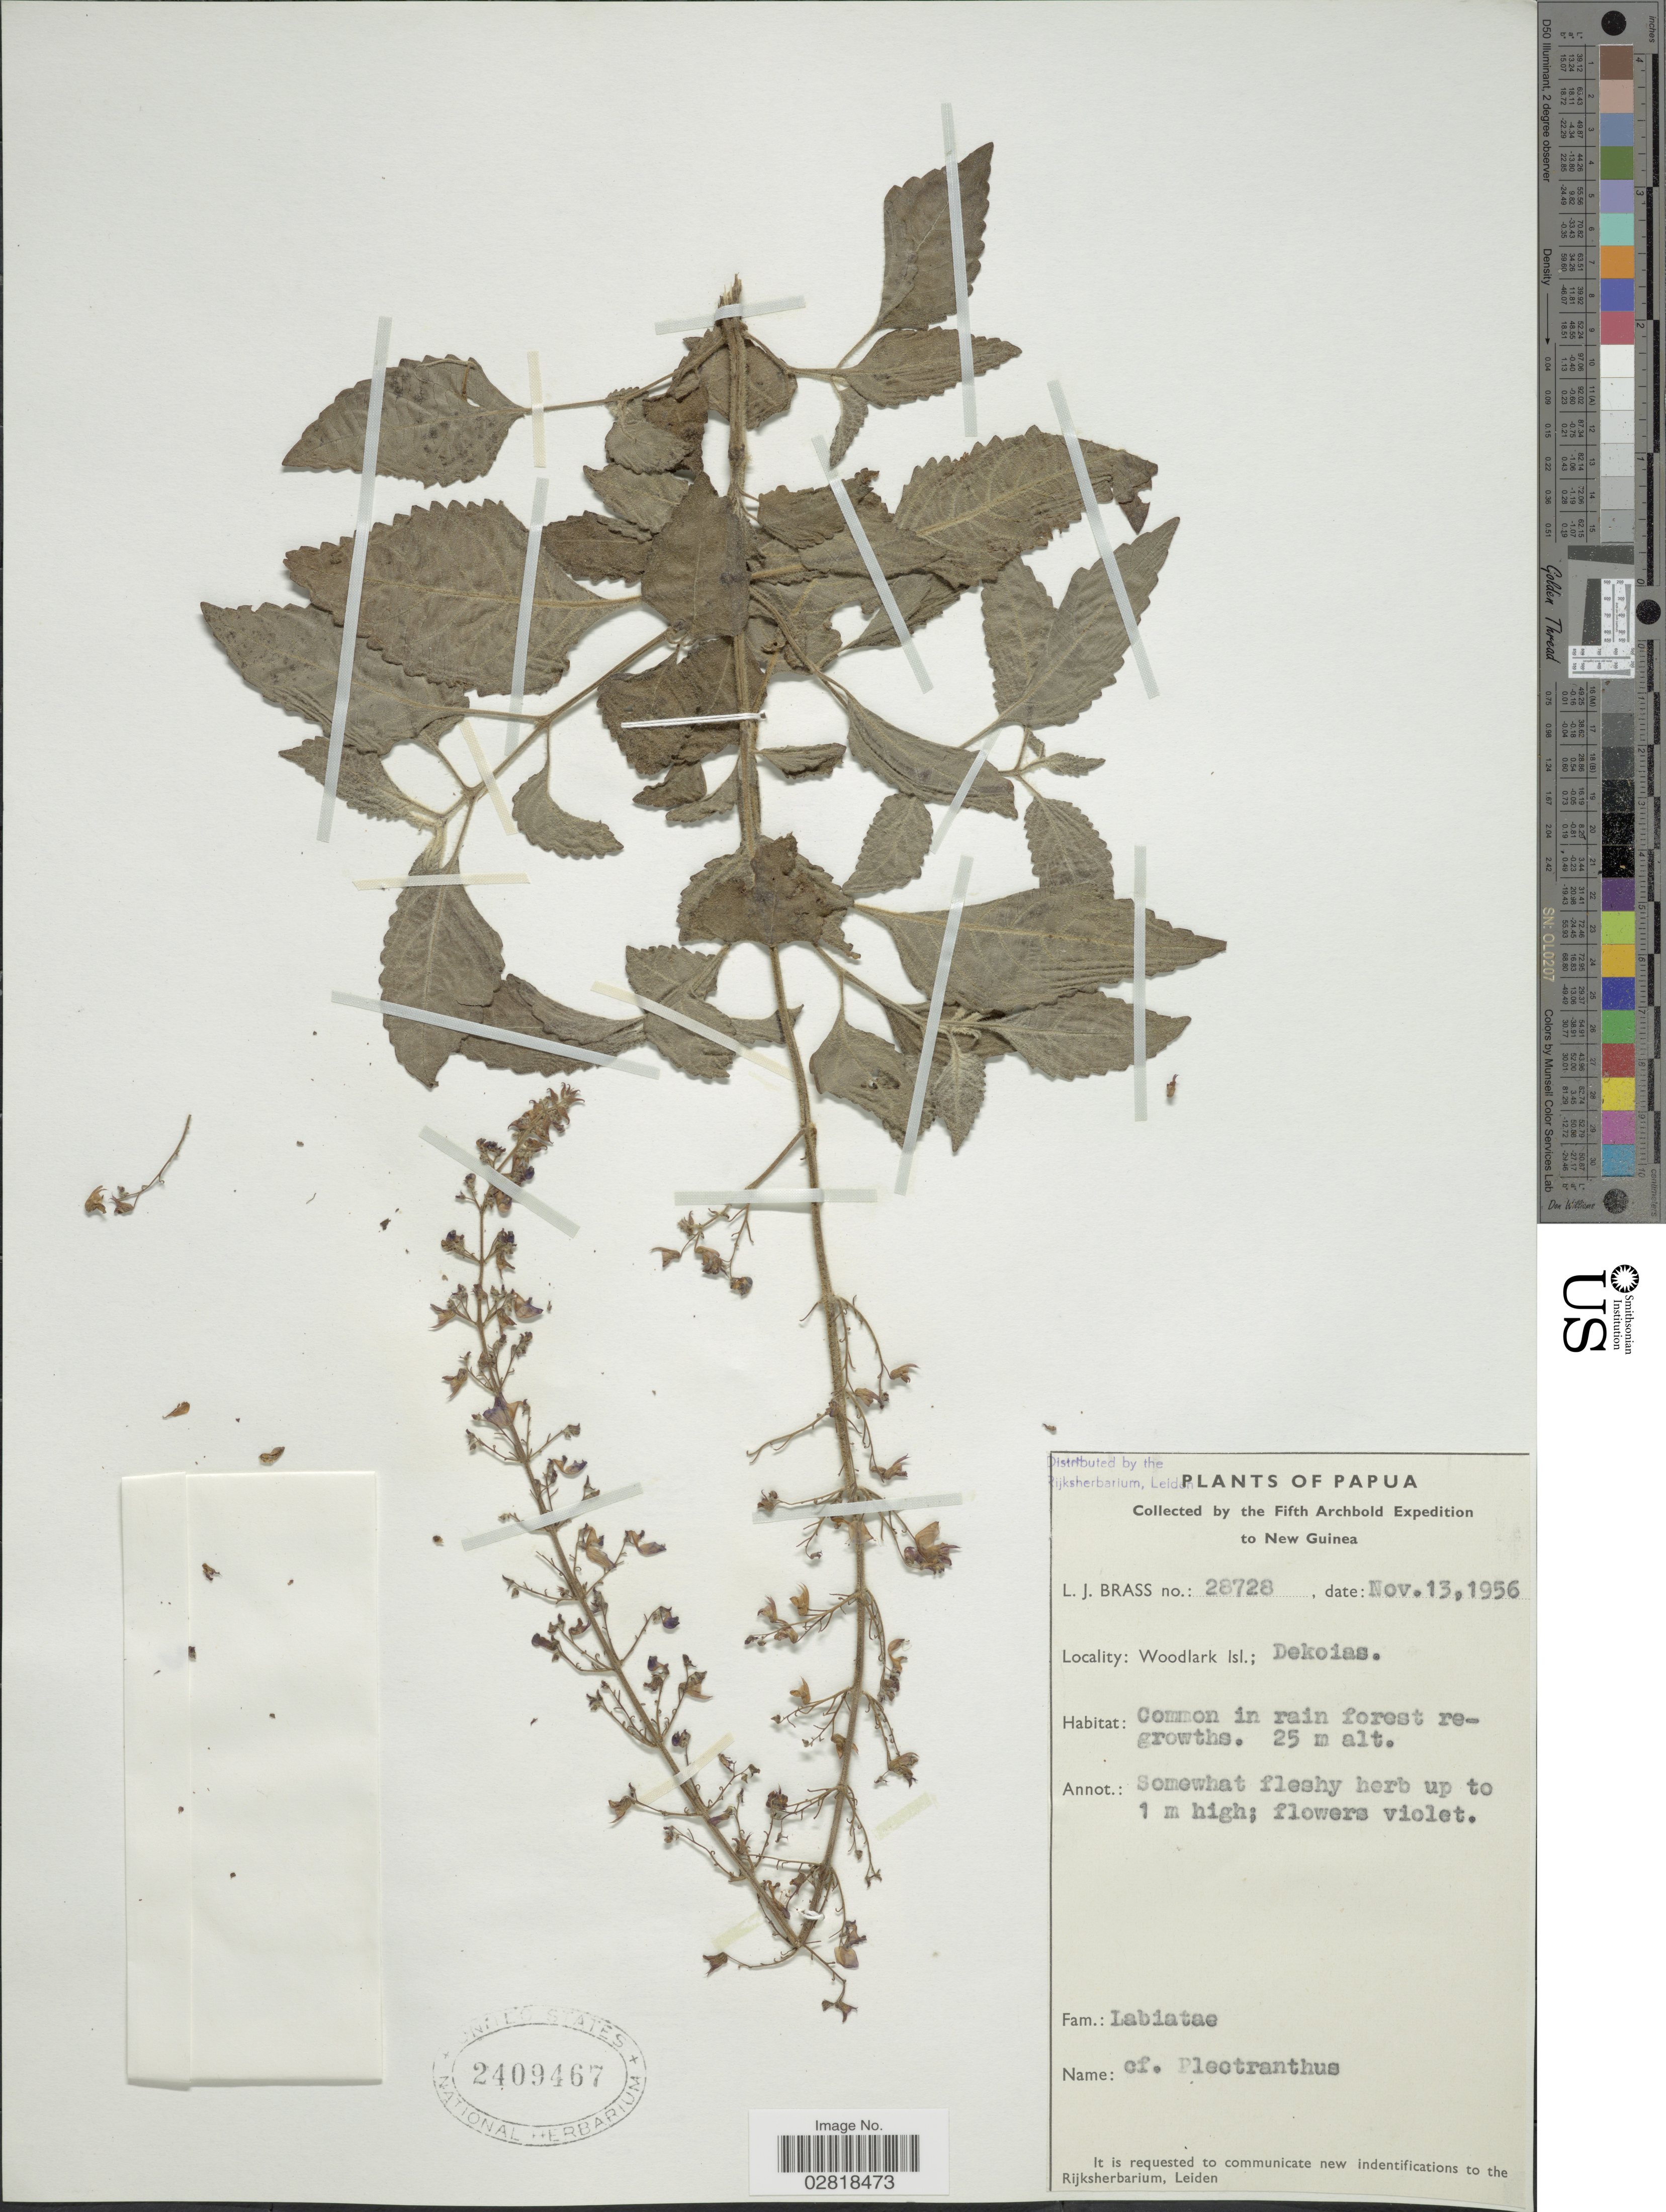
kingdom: Plantae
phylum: Tracheophyta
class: Magnoliopsida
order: Lamiales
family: Lamiaceae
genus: Plectranthus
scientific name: Plectranthus sp.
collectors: L. J. Brass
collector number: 28728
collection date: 1956-11-13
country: Papua New Guinea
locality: New Guinea. Woodlark Isl.; Dekoias.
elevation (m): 25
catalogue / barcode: US 2409467